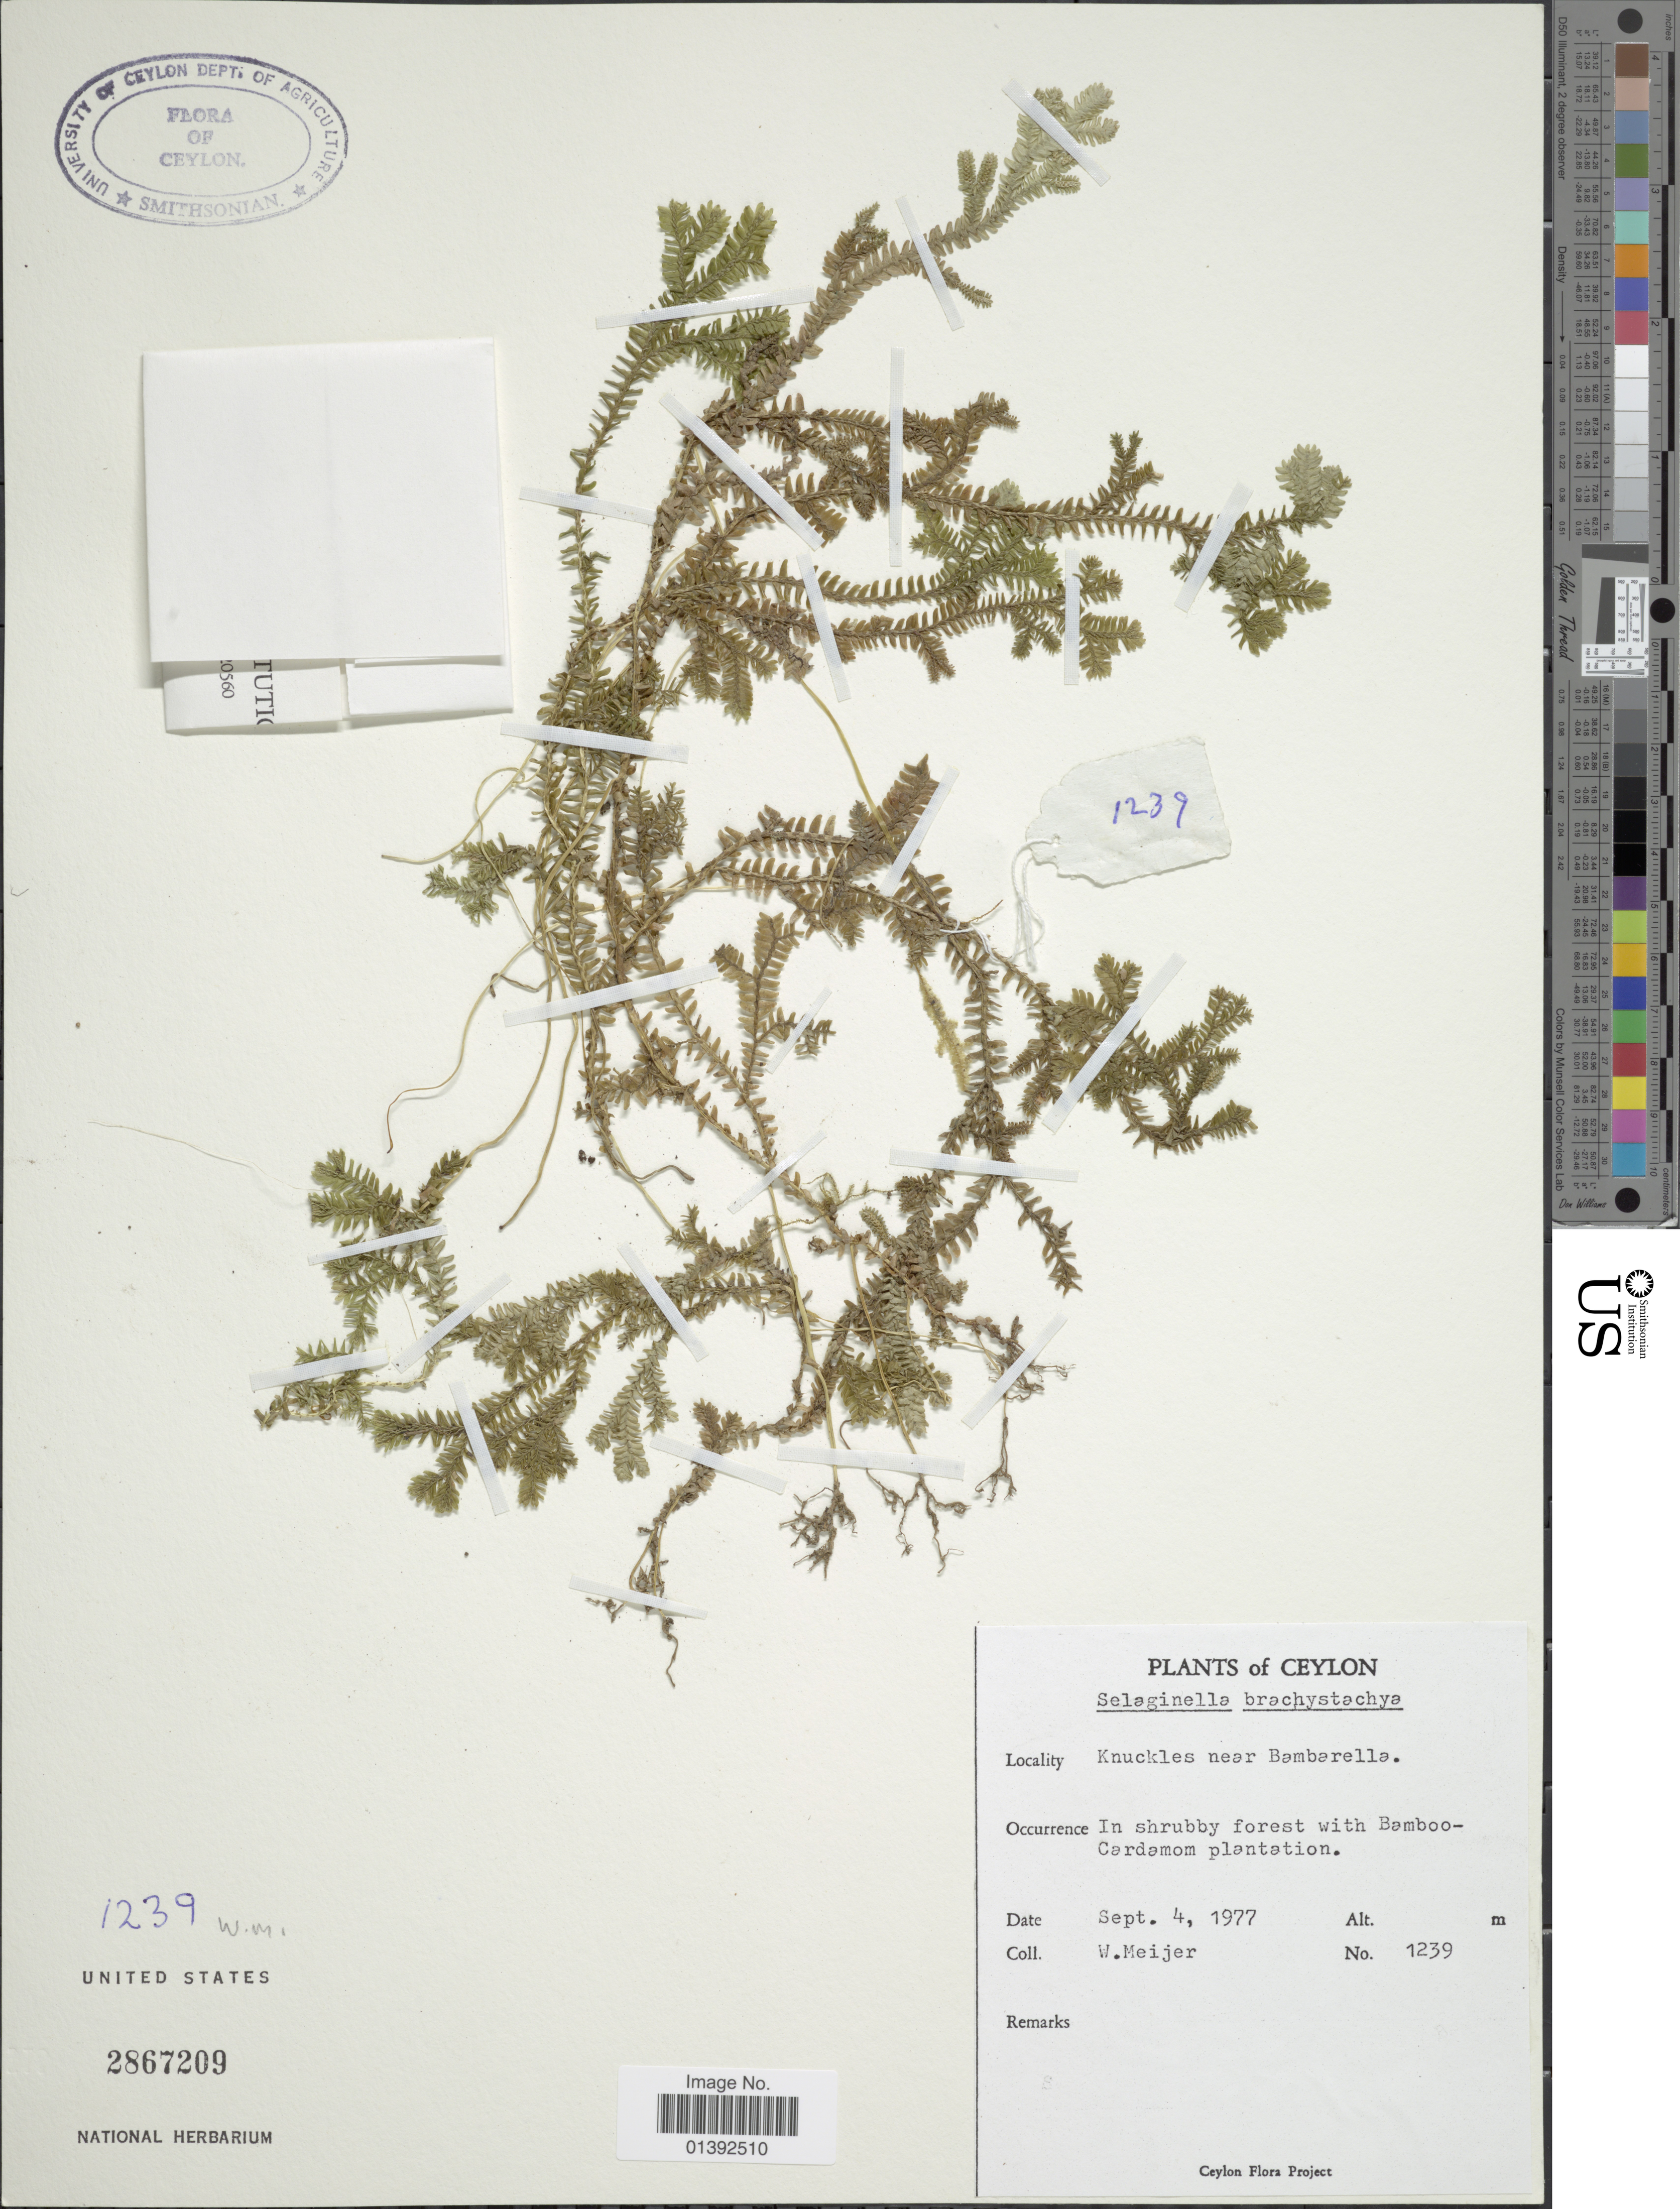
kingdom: Plantae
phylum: Tracheophyta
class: Lycopodiopsida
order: Selaginellales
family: Selaginellaceae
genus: Selaginella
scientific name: Selaginella brachystachya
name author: (Hook. & Grev.) Spring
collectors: W. Meijer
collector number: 1239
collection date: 1977-09-04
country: Sri Lanka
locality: Ceylon, Knuckles near Bambarella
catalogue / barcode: US 2867209